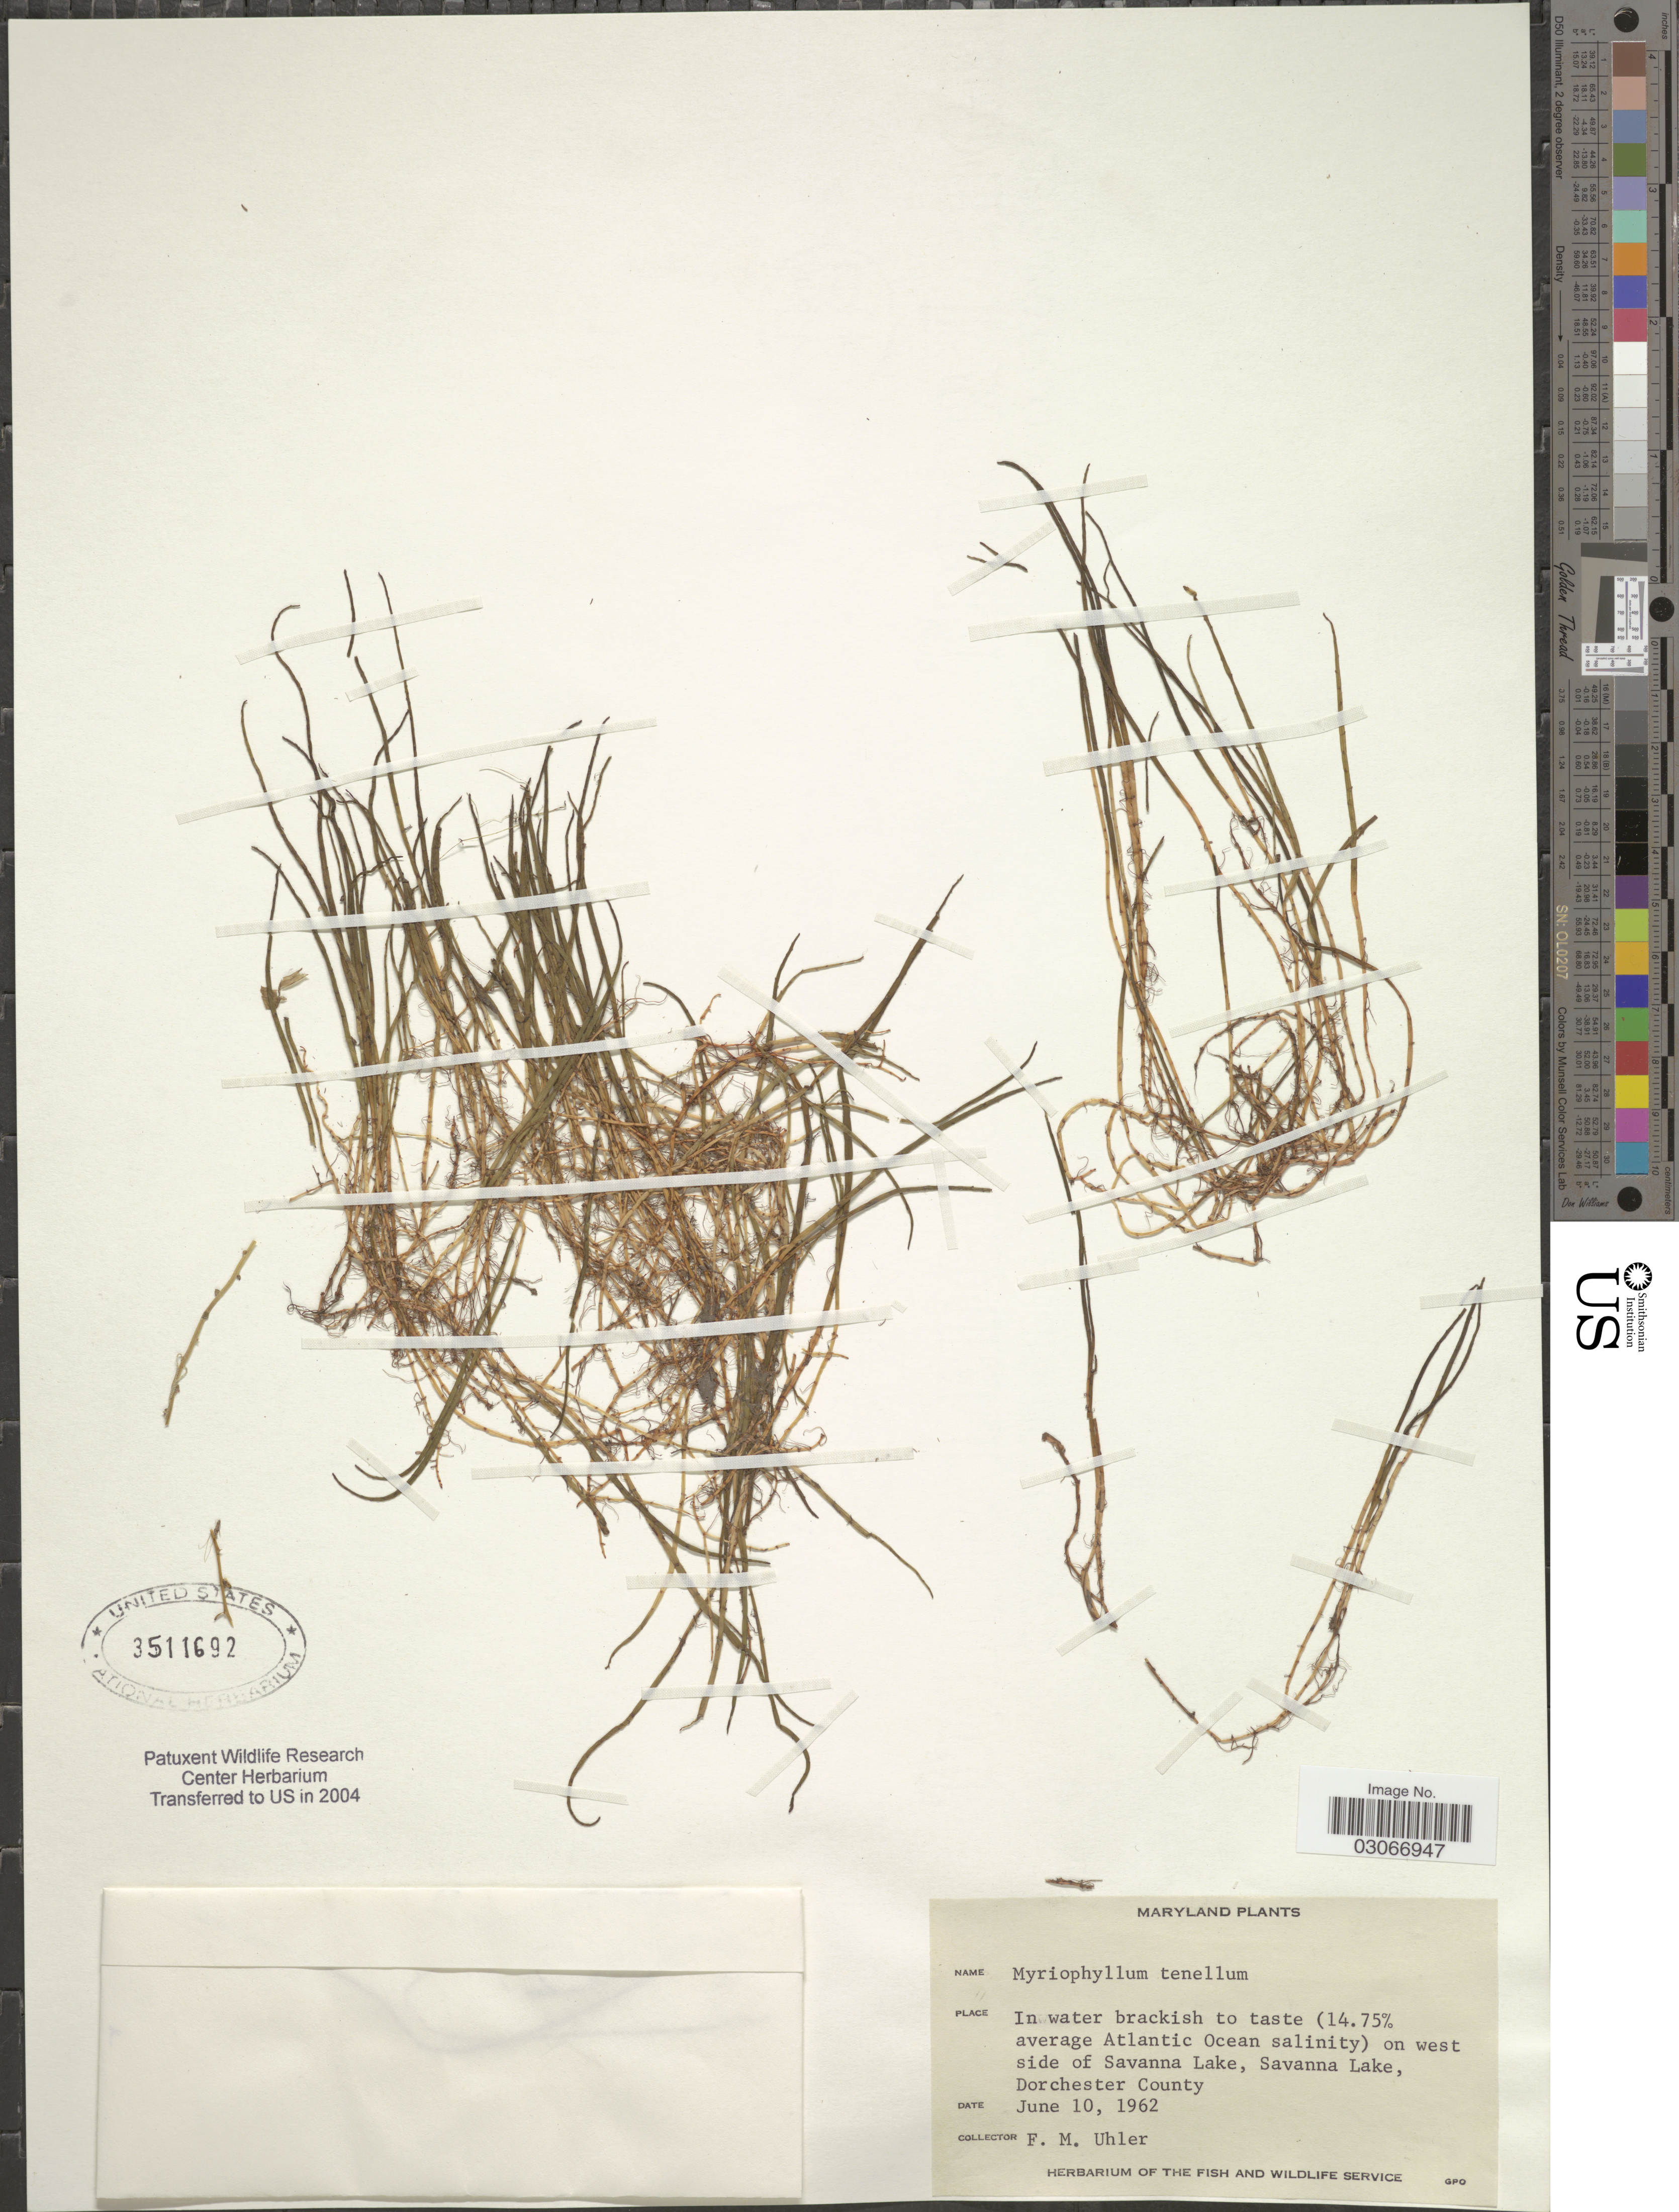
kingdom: Plantae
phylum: Tracheophyta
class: Magnoliopsida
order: Saxifragales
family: Haloragaceae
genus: Myriophyllum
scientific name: Myriophyllum tenellum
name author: Bigelow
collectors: F. M. Uhler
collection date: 1962-06-10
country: United States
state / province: Maryland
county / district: Dorchester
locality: In water brackish to taste (14.75% average Atlantic Ocean salinity) on west side of Savanna Lake, Savanna Lake, Dorchester County.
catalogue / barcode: US 3511692